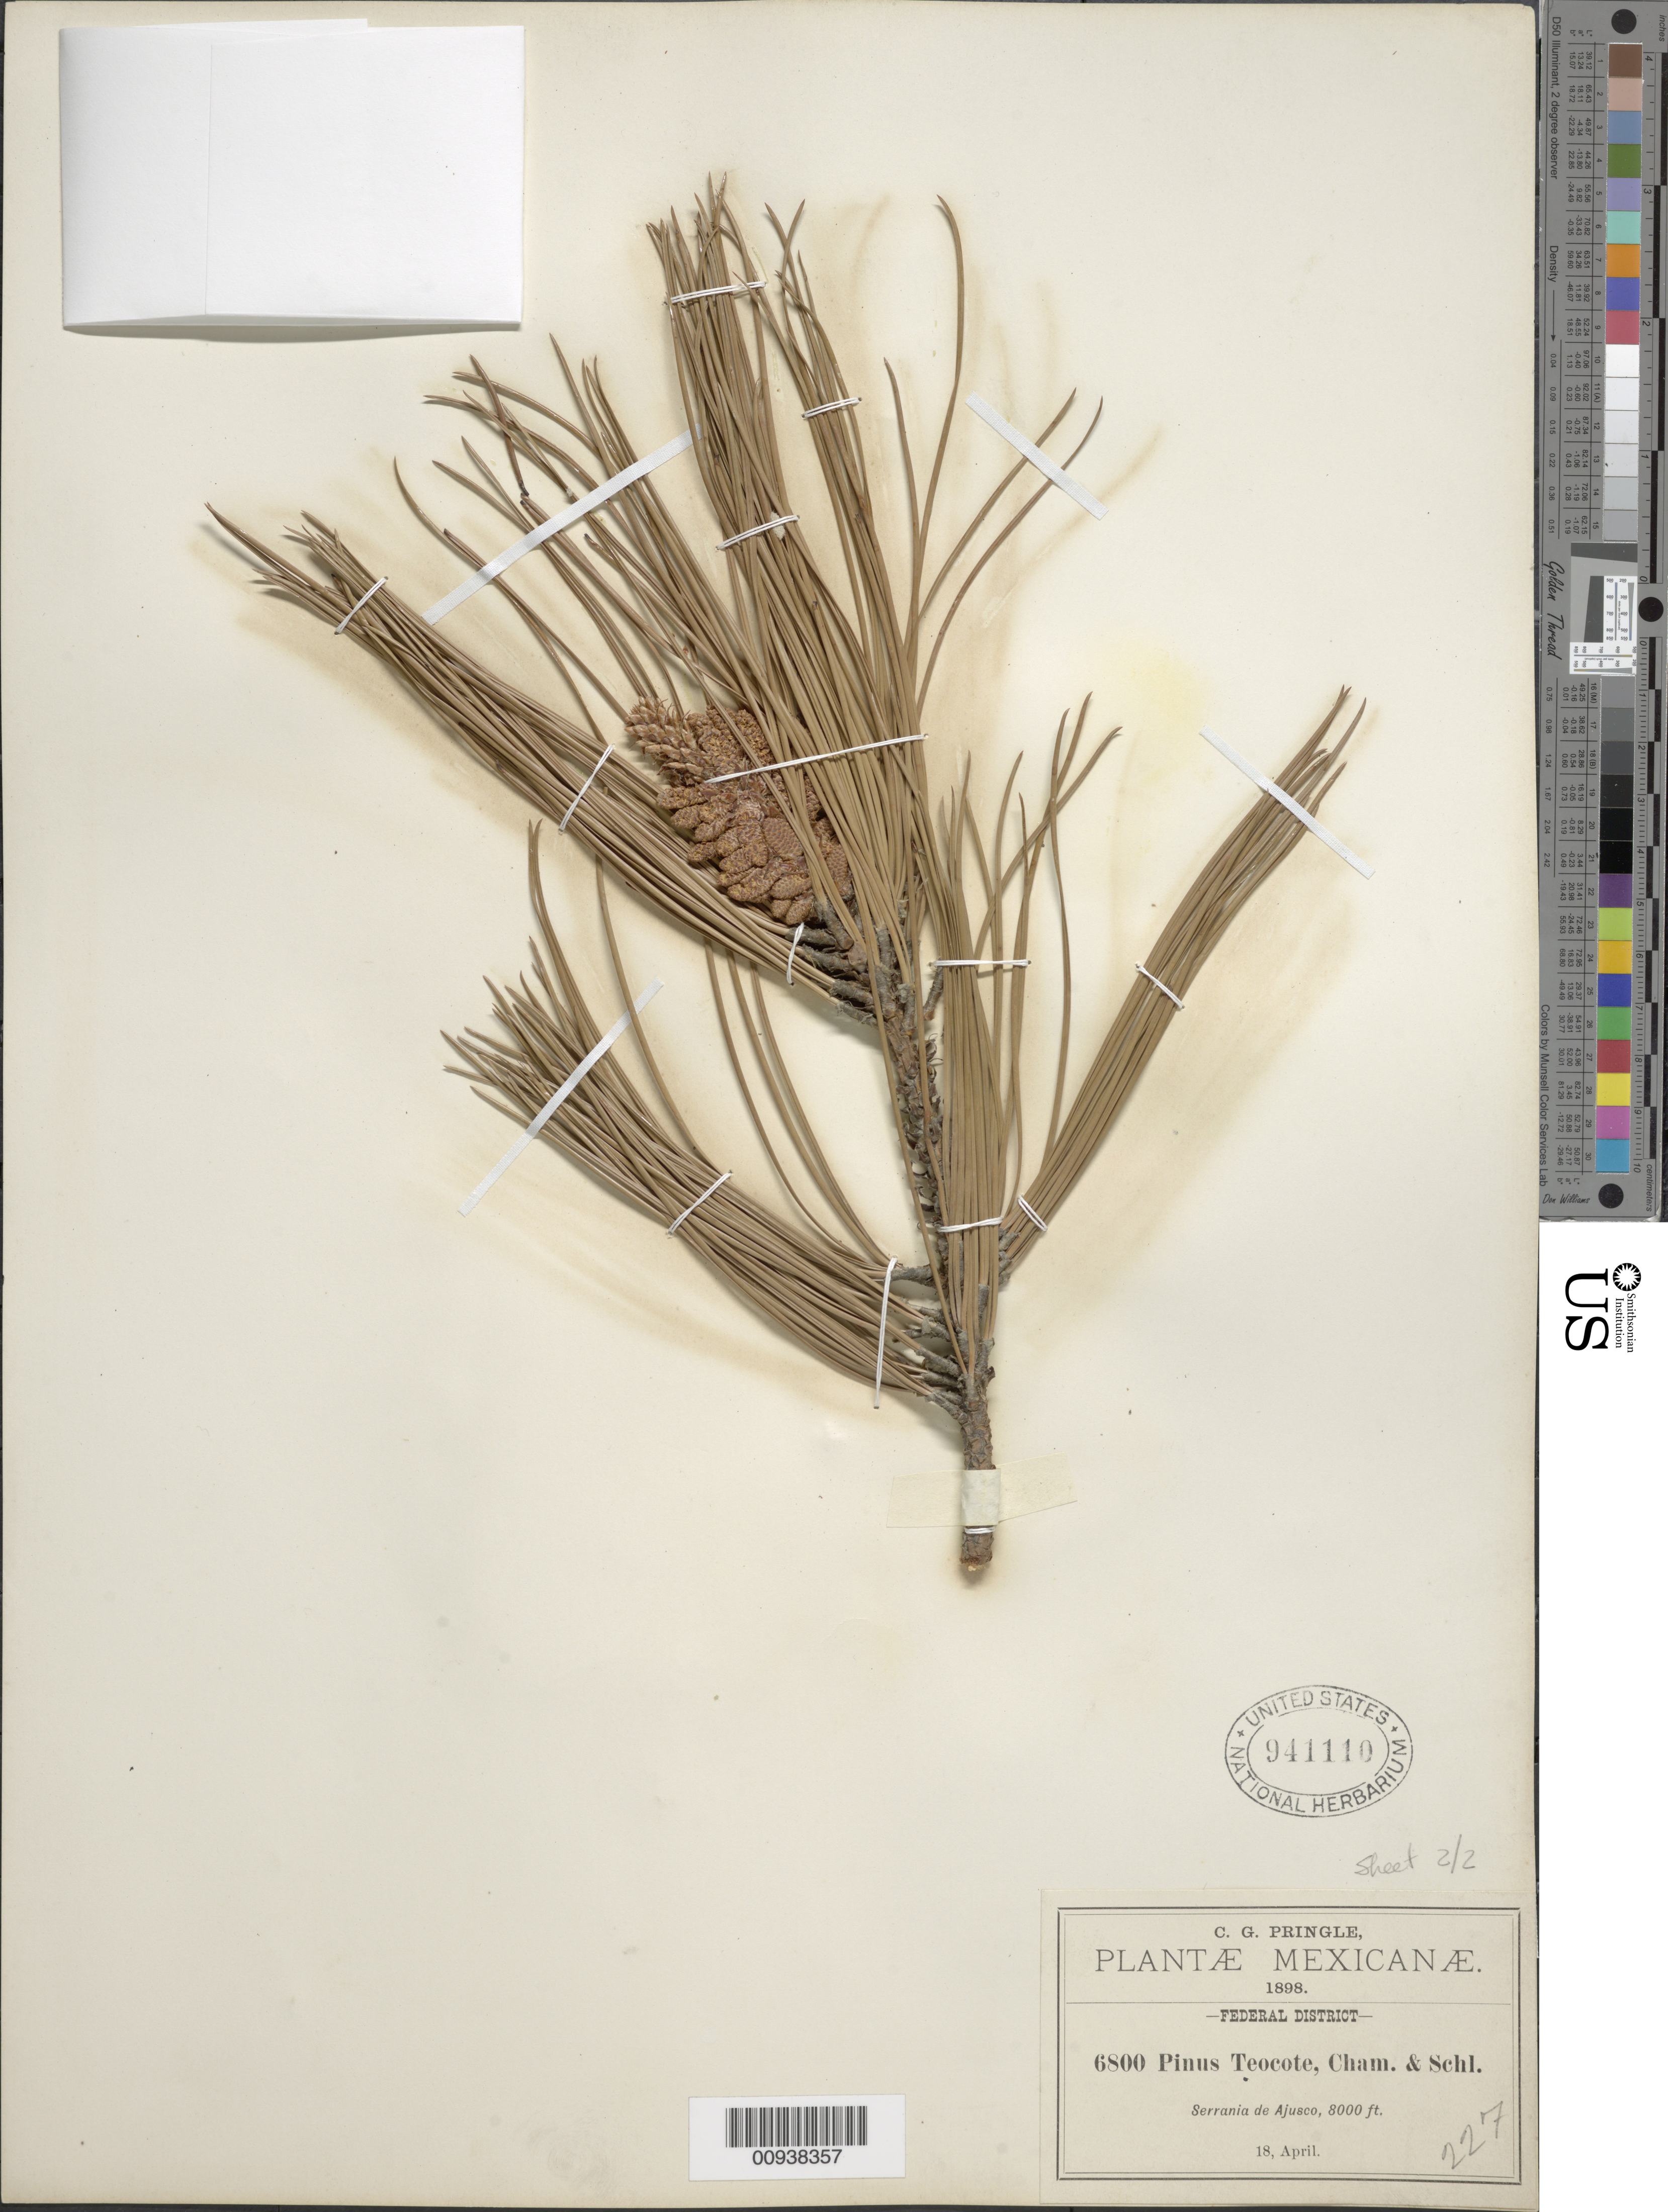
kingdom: Plantae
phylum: Tracheophyta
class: Pinopsida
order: Pinales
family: Pinaceae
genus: Pinus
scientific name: Pinus teocote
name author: Schltdl. & Cham.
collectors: C. G. Pringle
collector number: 6800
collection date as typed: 18 Apr 1898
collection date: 1898-04-18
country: Mexico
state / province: Distrito Federal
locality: Serrania de Ajusco.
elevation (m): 2438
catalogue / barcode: US 941110